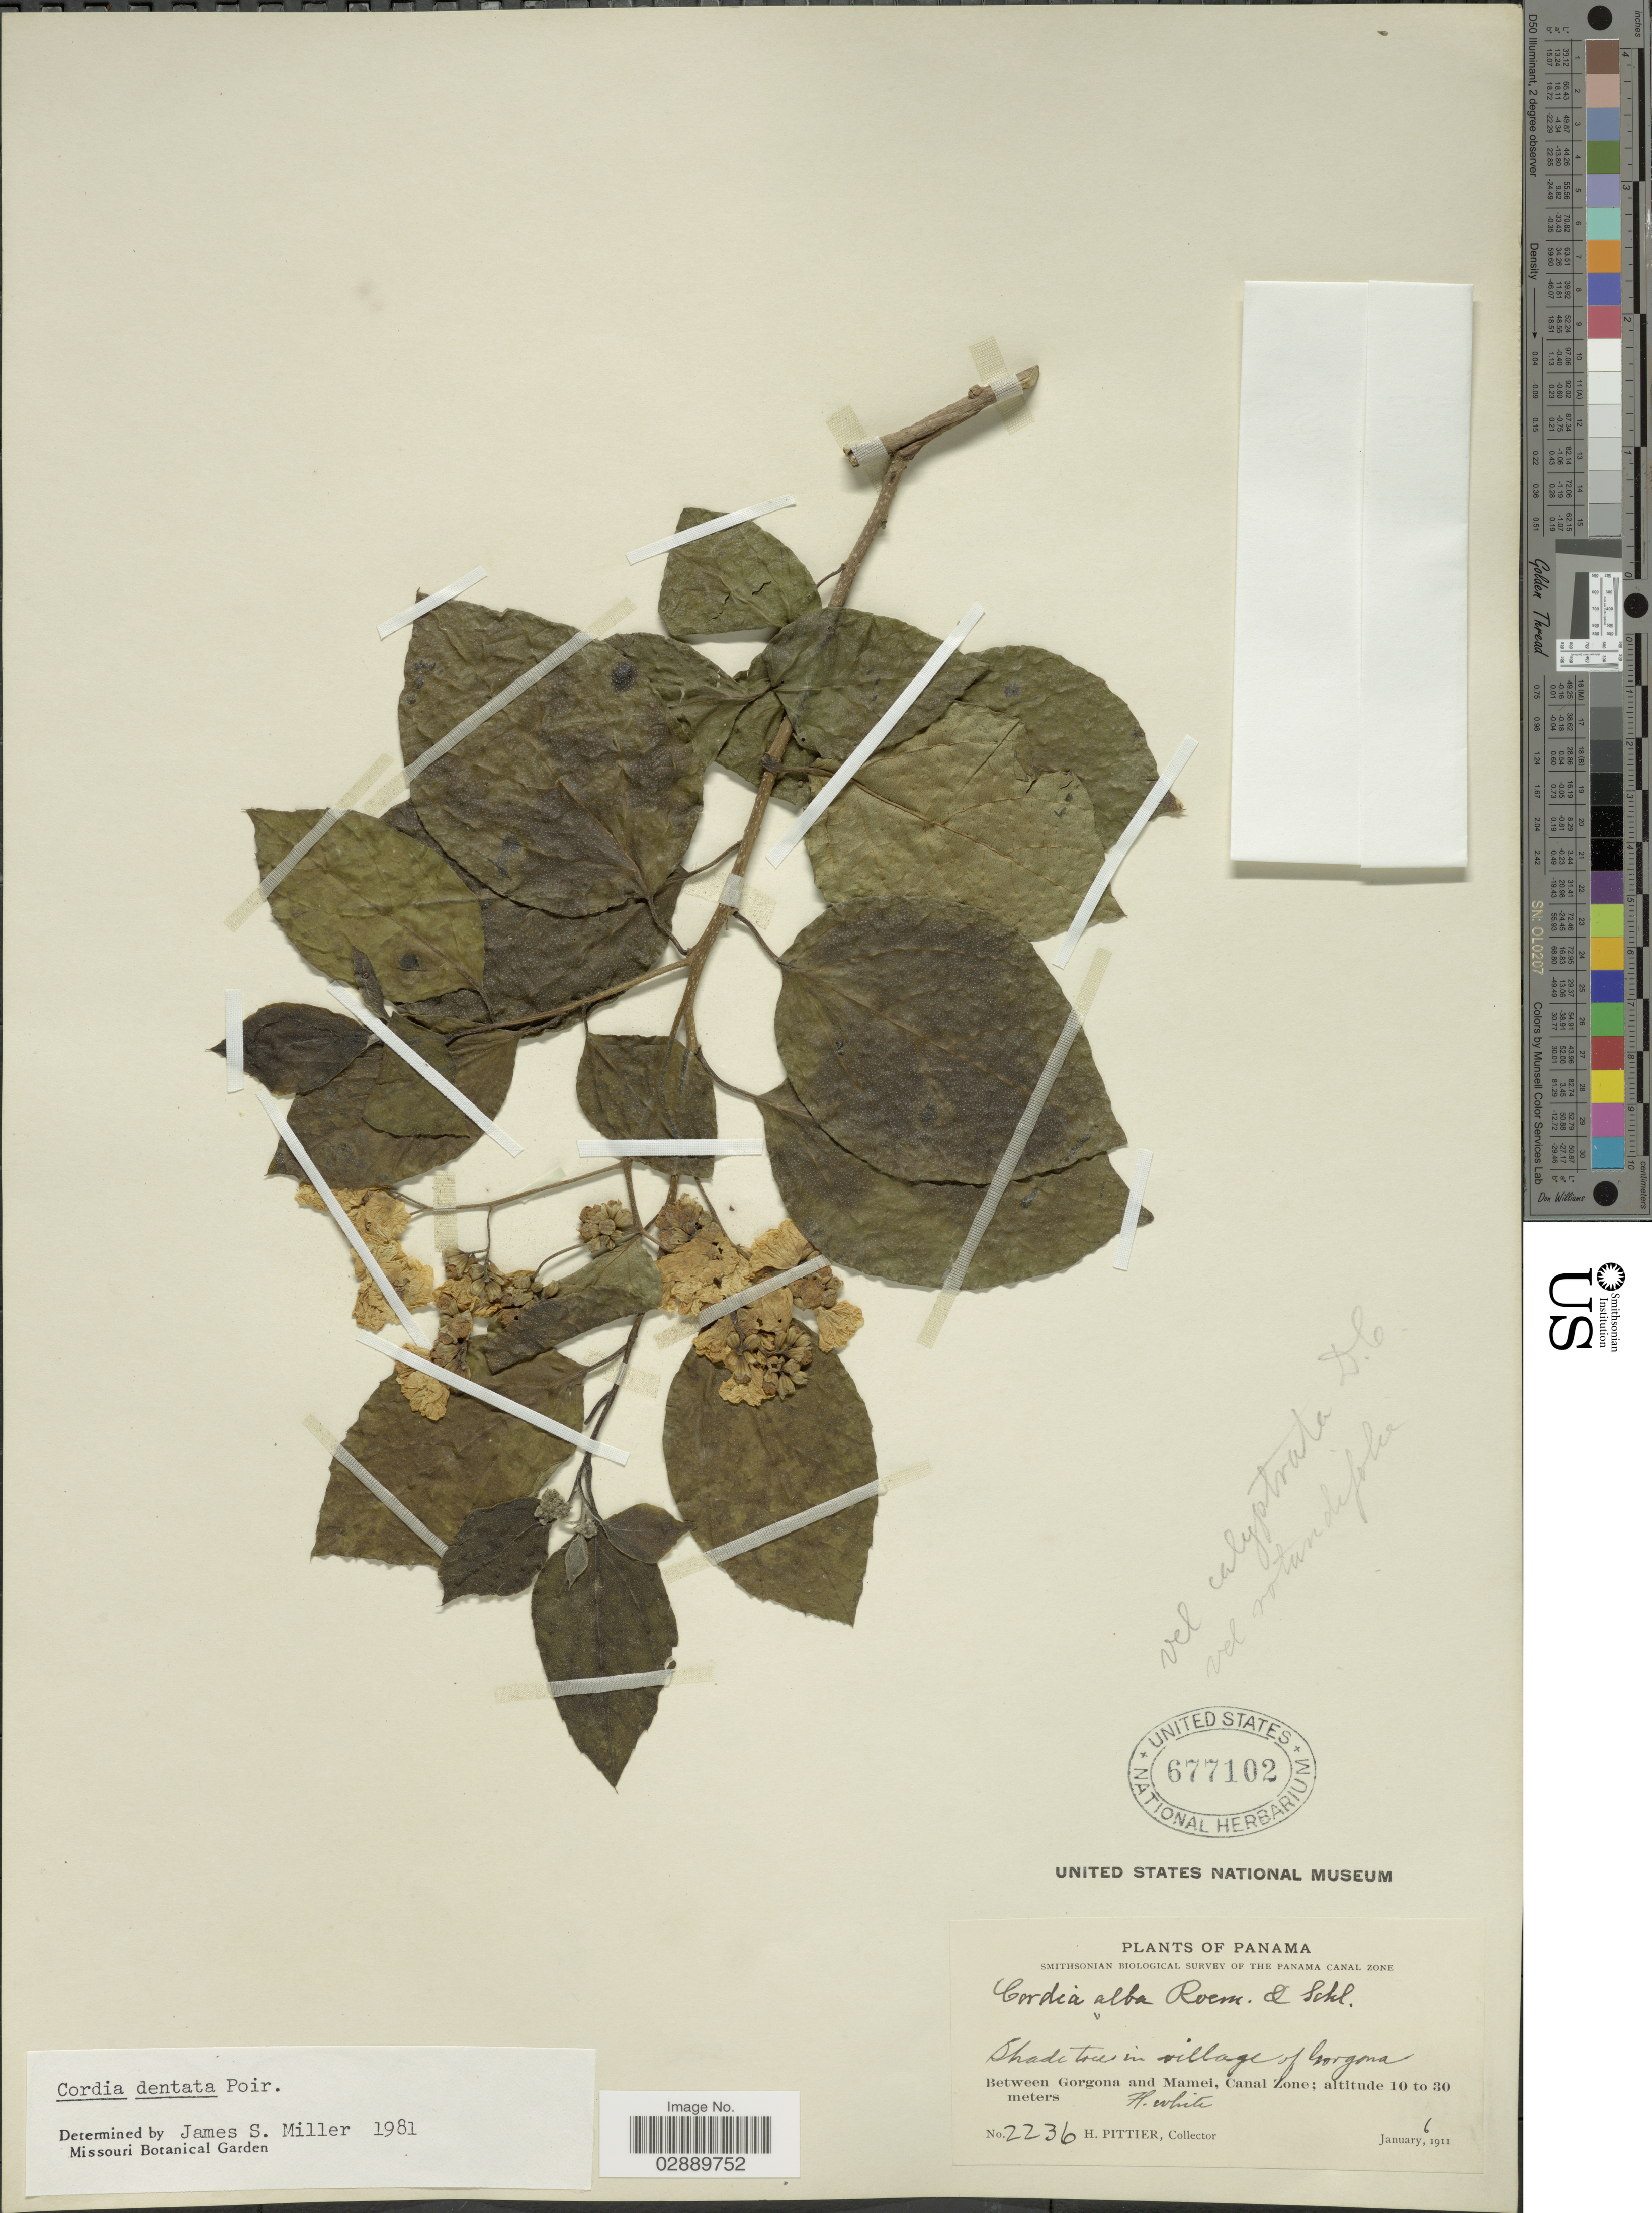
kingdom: Plantae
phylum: Tracheophyta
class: Magnoliopsida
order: Boraginales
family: Cordiaceae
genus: Cordia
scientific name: Cordia dentata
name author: Poir.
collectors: H. F. Pittier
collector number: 2236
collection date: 1911-01-06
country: Panama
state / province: Colón / Panamá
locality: Between Gorgona and Mamei, Canal Zone.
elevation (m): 10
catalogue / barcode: US 677102